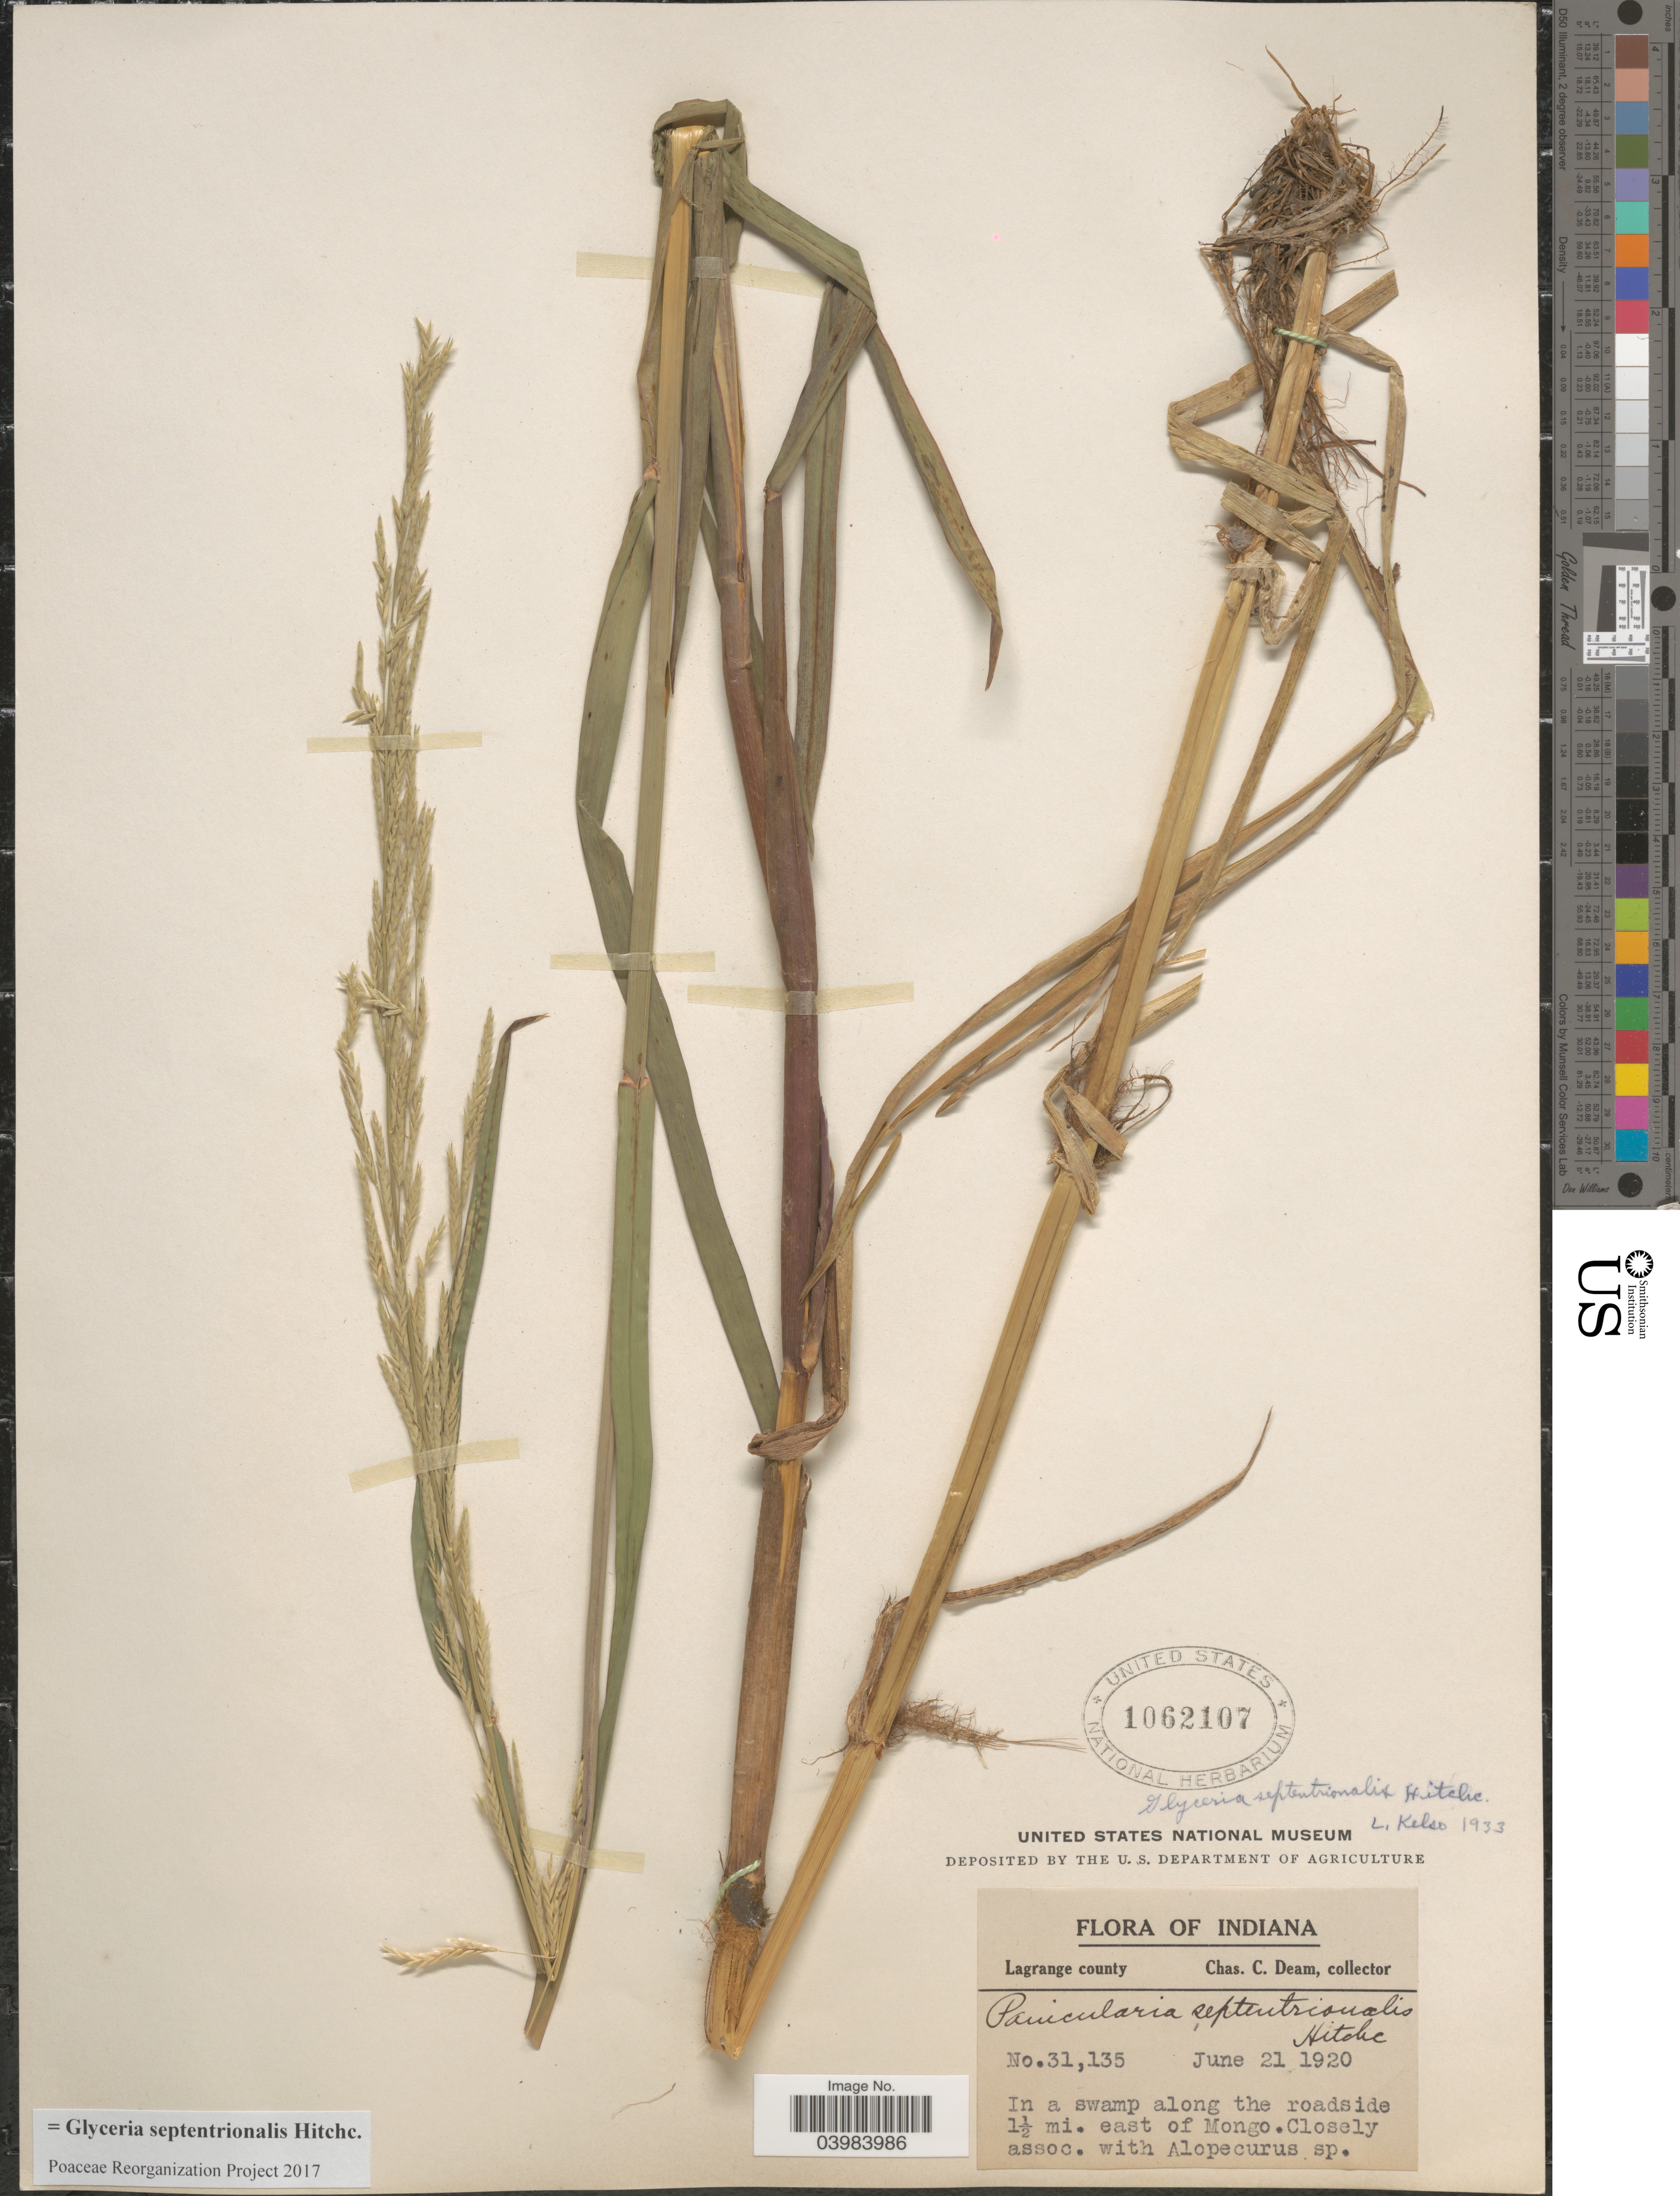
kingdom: Plantae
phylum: Tracheophyta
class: Liliopsida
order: Poales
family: Poaceae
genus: Glyceria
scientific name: Glyceria septentrionalis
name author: Hitchc.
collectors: C. C. Deam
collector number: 31135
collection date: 1920-06-21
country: United States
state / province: Indiana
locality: Lagrange county. In a swamp along the roadside 1½ mi. east of Mongo.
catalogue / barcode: US 1062107